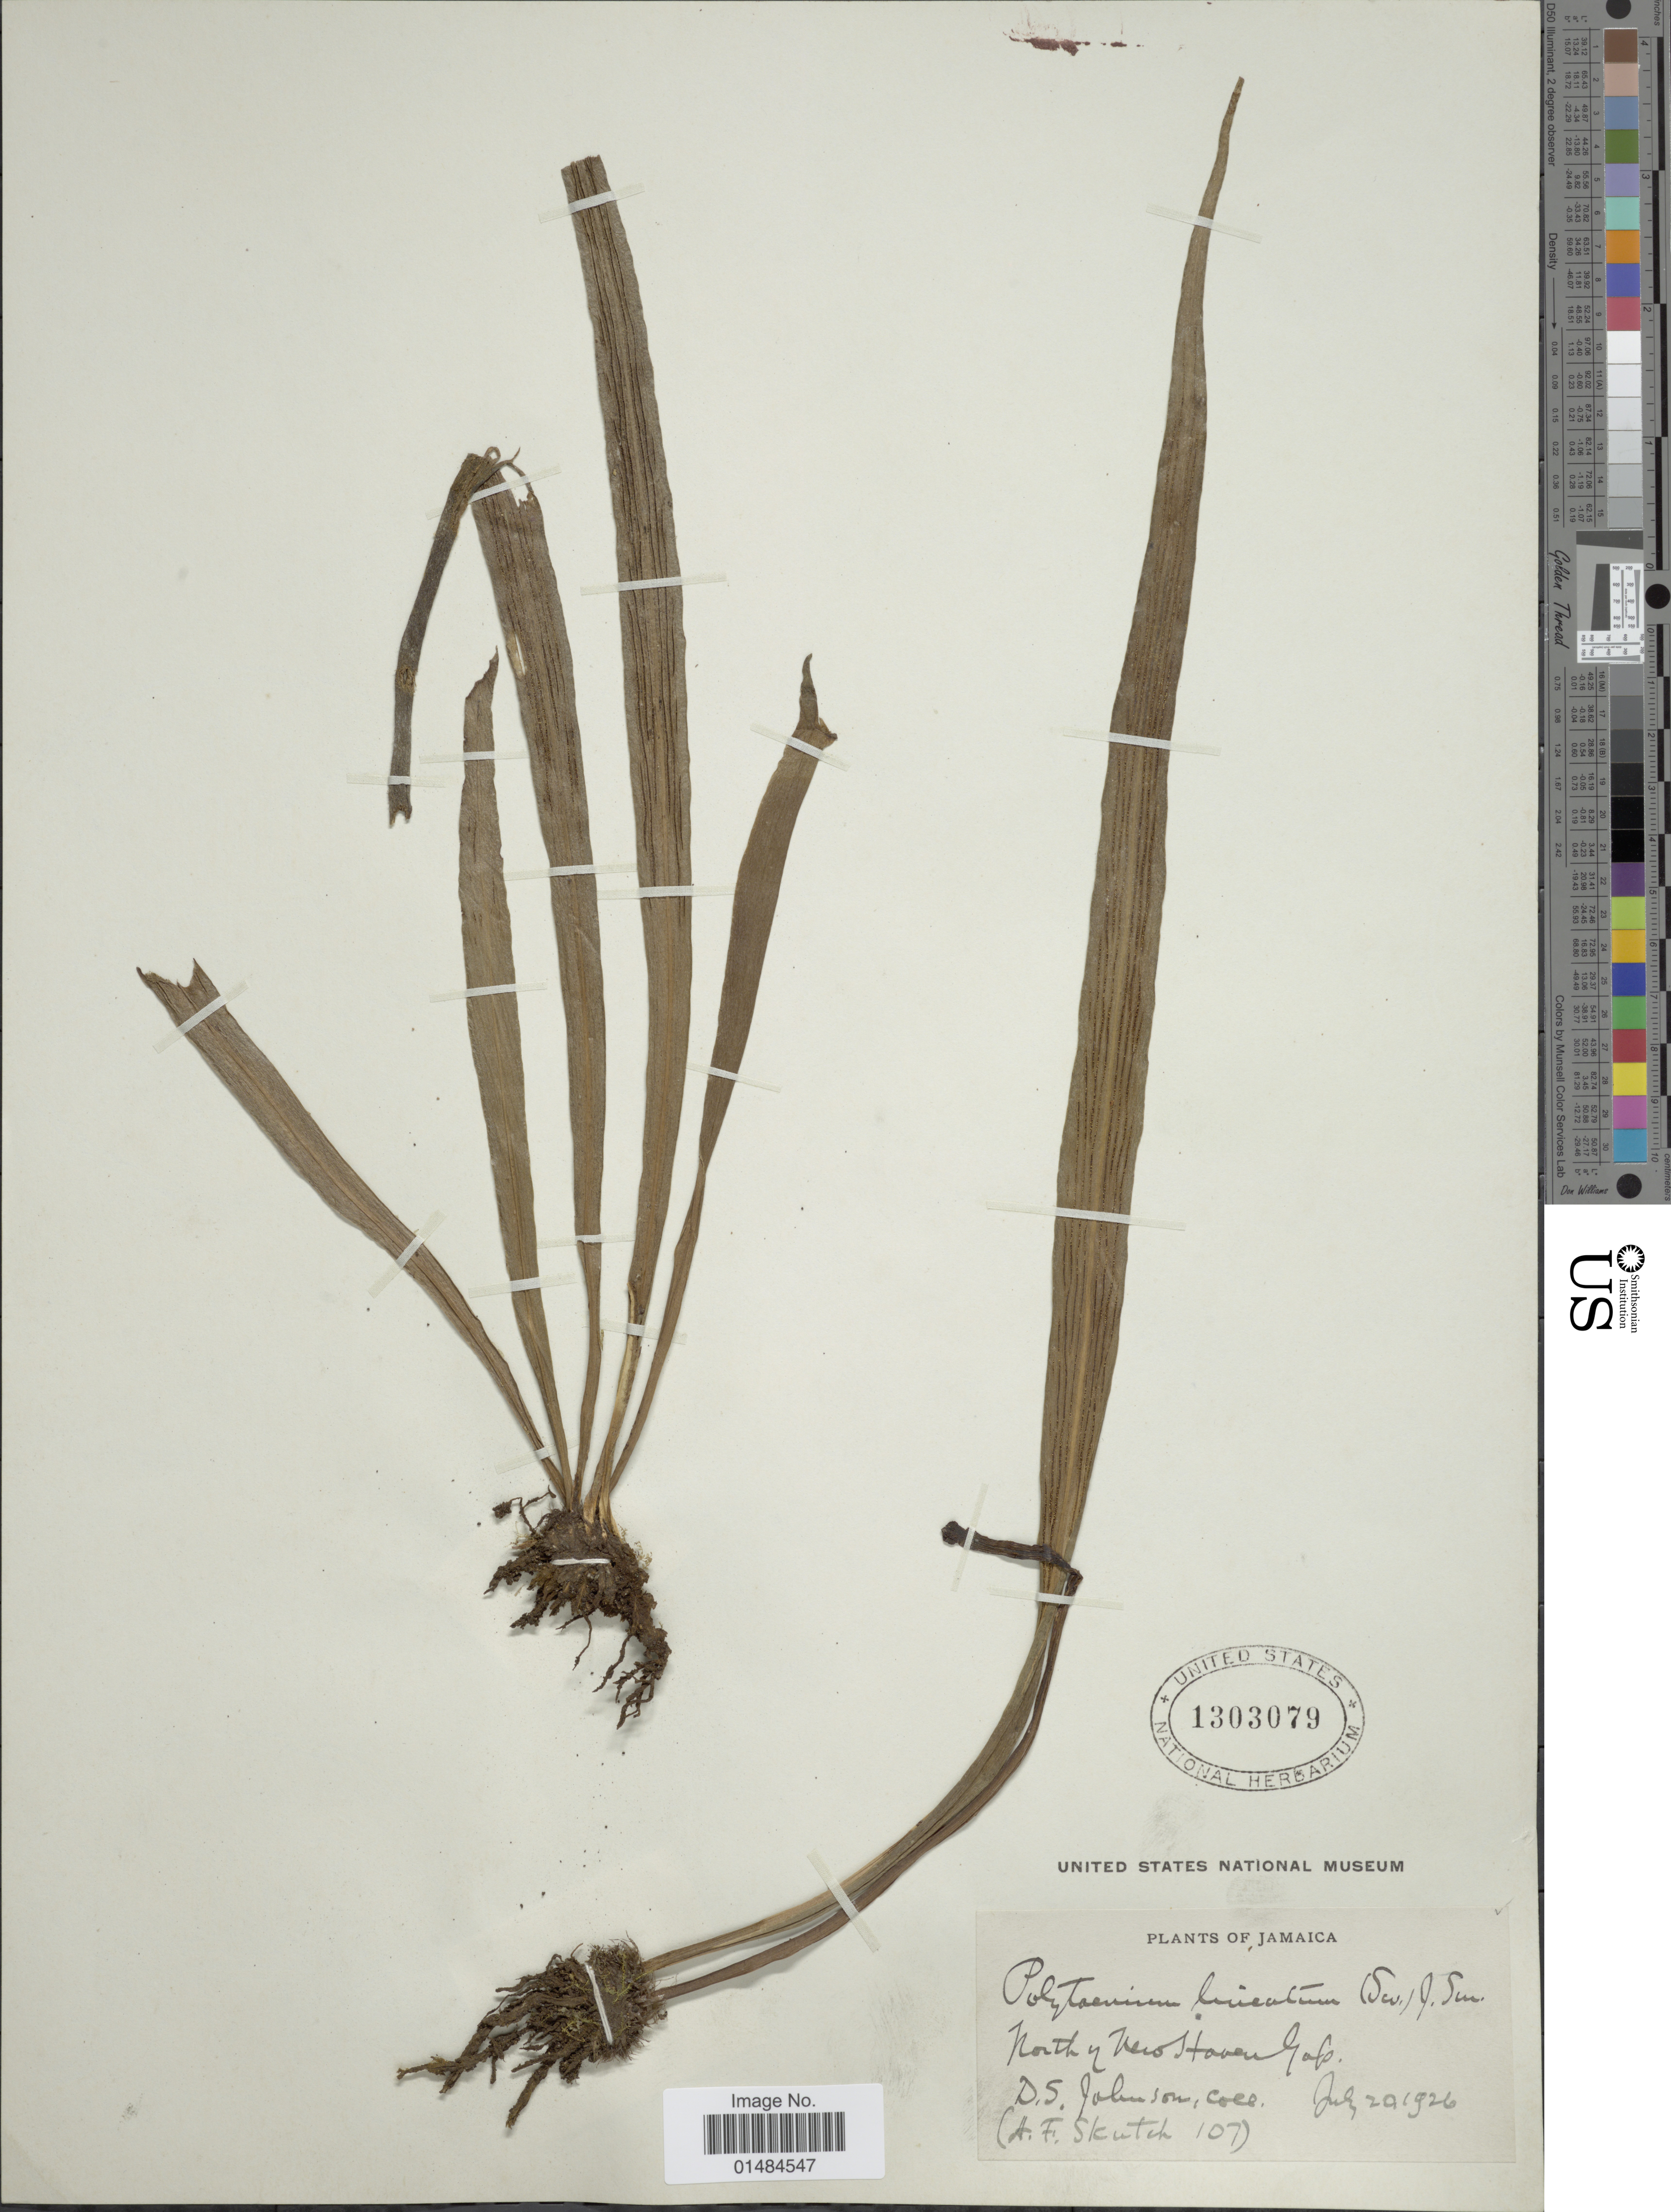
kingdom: Plantae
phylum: Tracheophyta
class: Polypodiopsida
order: Polypodiales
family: Pteridaceae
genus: Polytaenium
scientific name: Polytaenium lineatum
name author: (Sw.) J. Sm.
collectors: D. S. Johnson & A. F. Skutch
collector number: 107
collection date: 1926-07-20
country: Jamaica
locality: North of New Haven Gap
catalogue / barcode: US 1303079